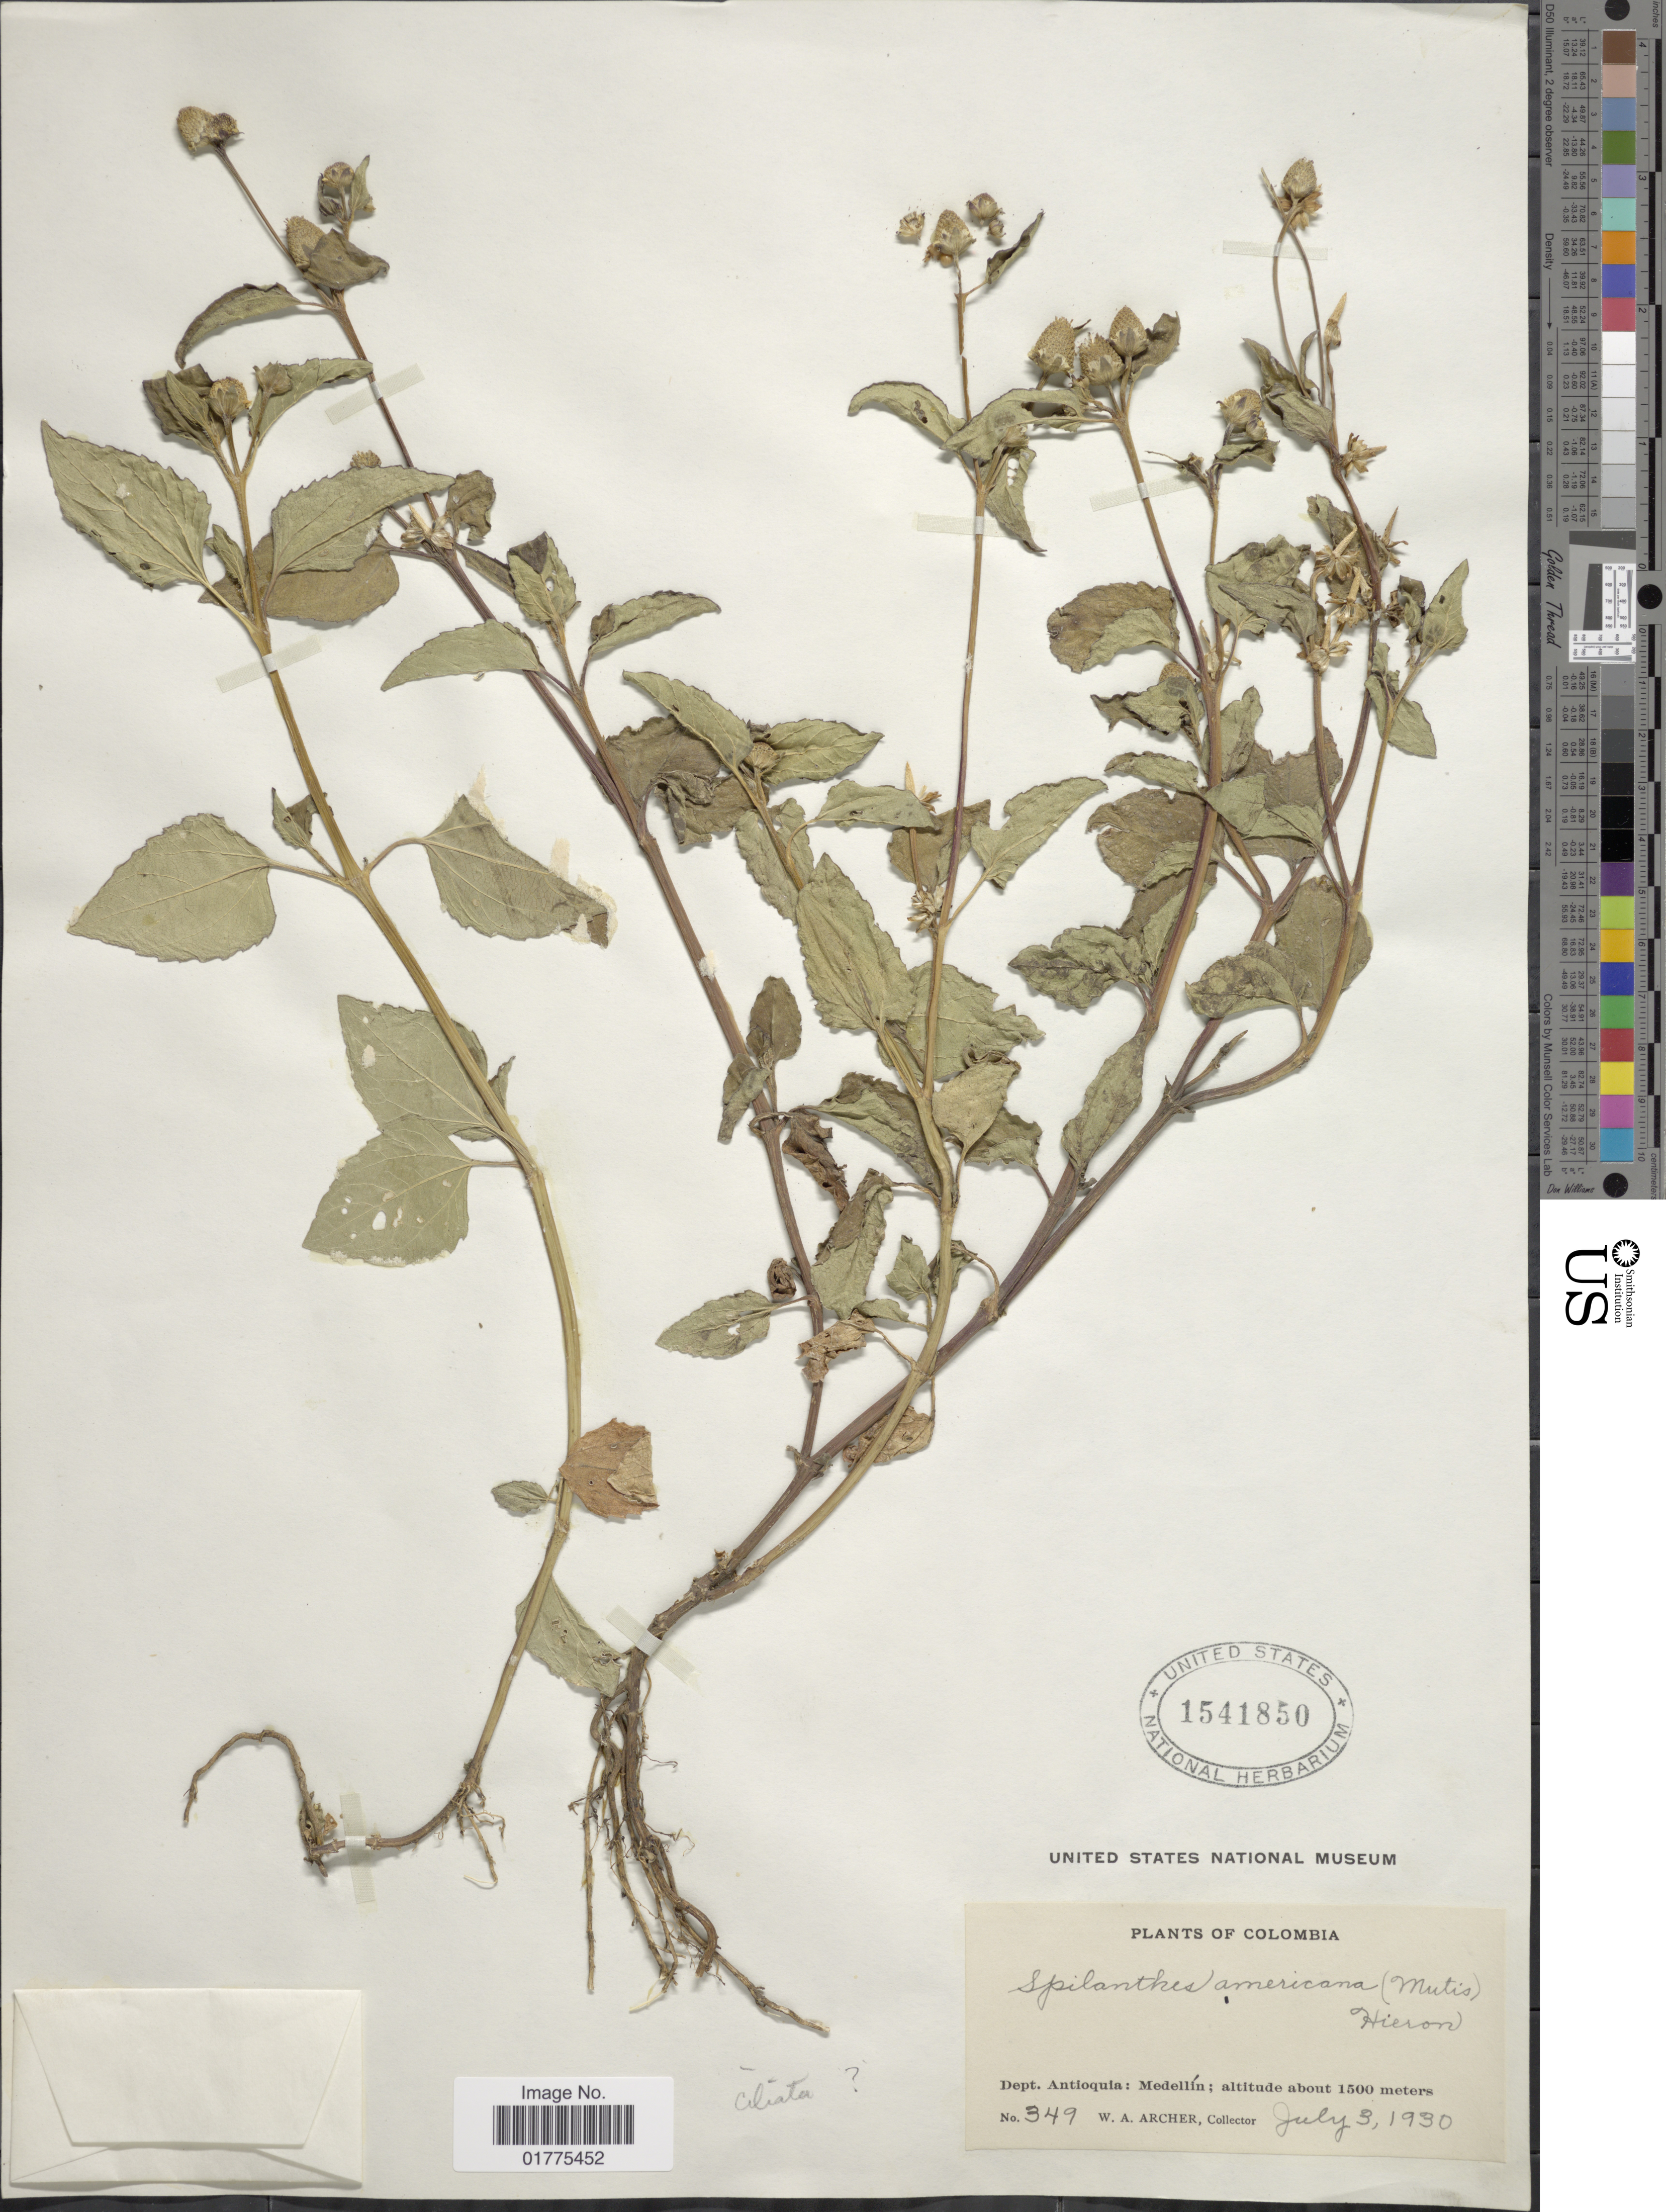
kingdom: Plantae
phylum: Tracheophyta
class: Magnoliopsida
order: Asterales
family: Asteraceae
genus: Acmella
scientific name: Acmella ciliata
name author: (Kunth) Cass.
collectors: W. A. Archer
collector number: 349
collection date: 1930-07-03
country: Colombia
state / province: Antioquia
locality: Medellin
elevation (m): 1500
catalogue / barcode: US 1541850